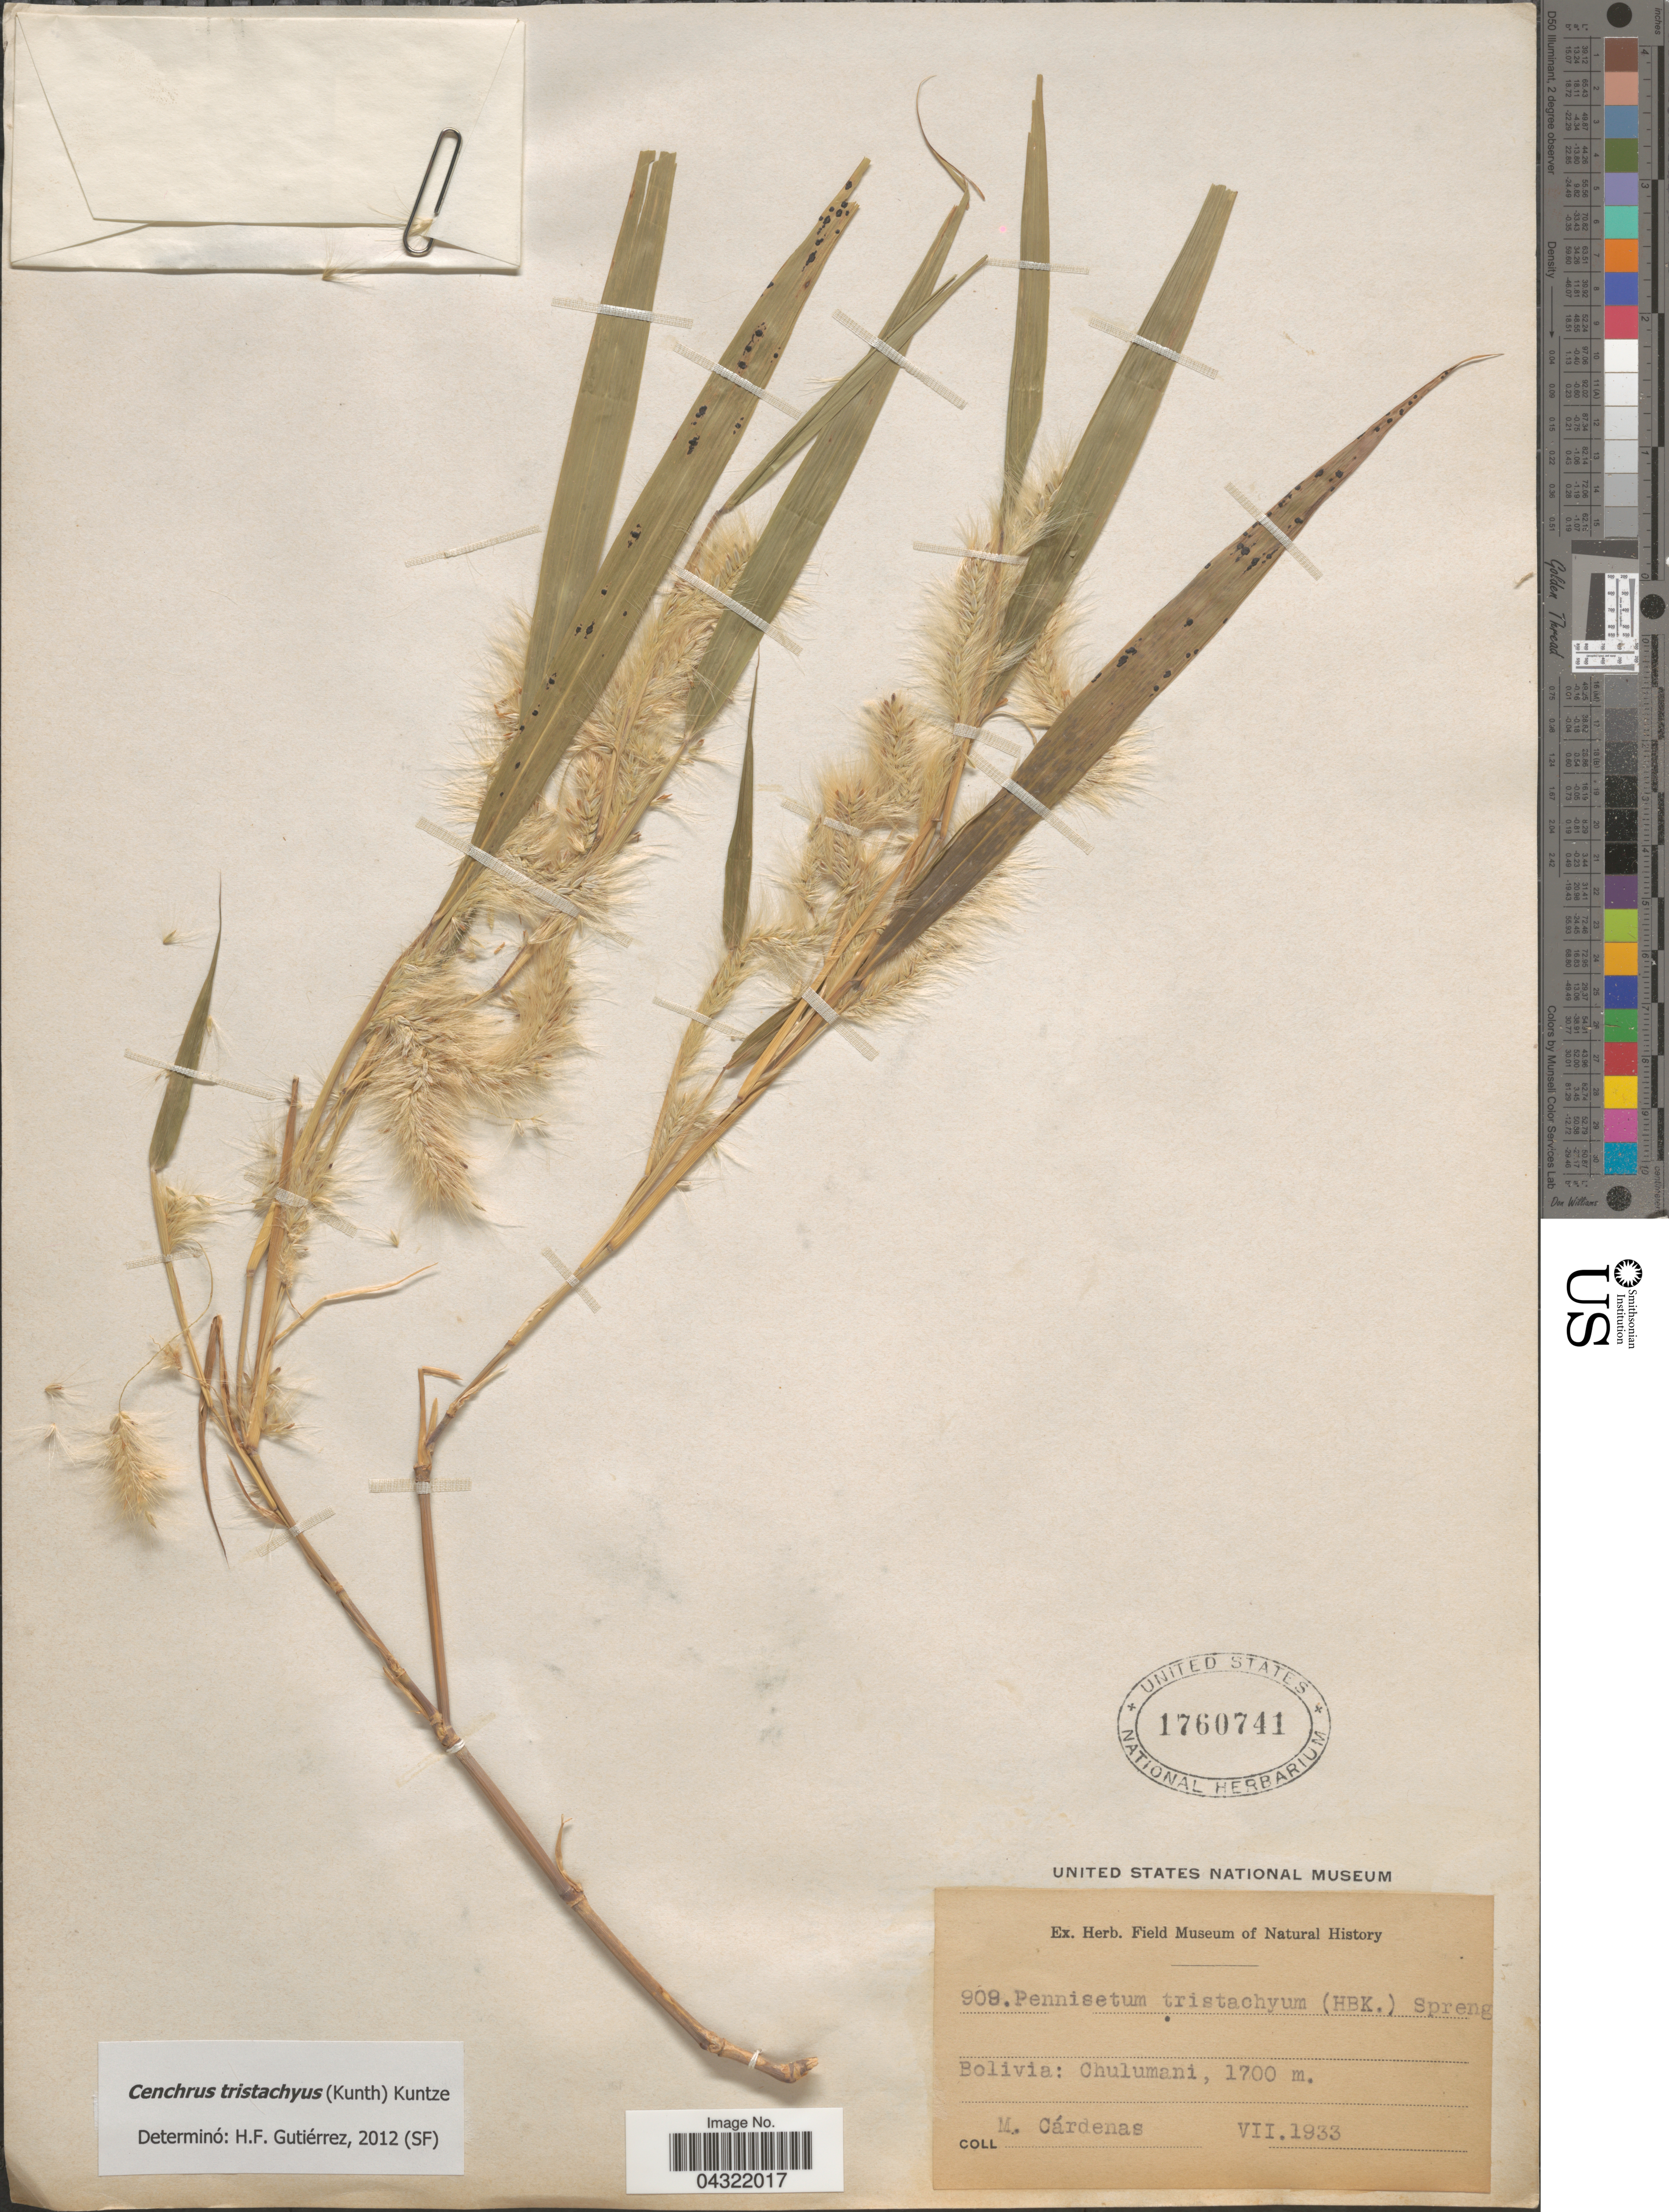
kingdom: Plantae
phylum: Tracheophyta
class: Liliopsida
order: Poales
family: Poaceae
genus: Cenchrus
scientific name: Cenchrus tristachyus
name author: (Kunth) Kuntze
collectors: M. Cárdenas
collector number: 909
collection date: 1933-07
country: Bolivia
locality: Chulumani.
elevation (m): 1700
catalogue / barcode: US 1760741